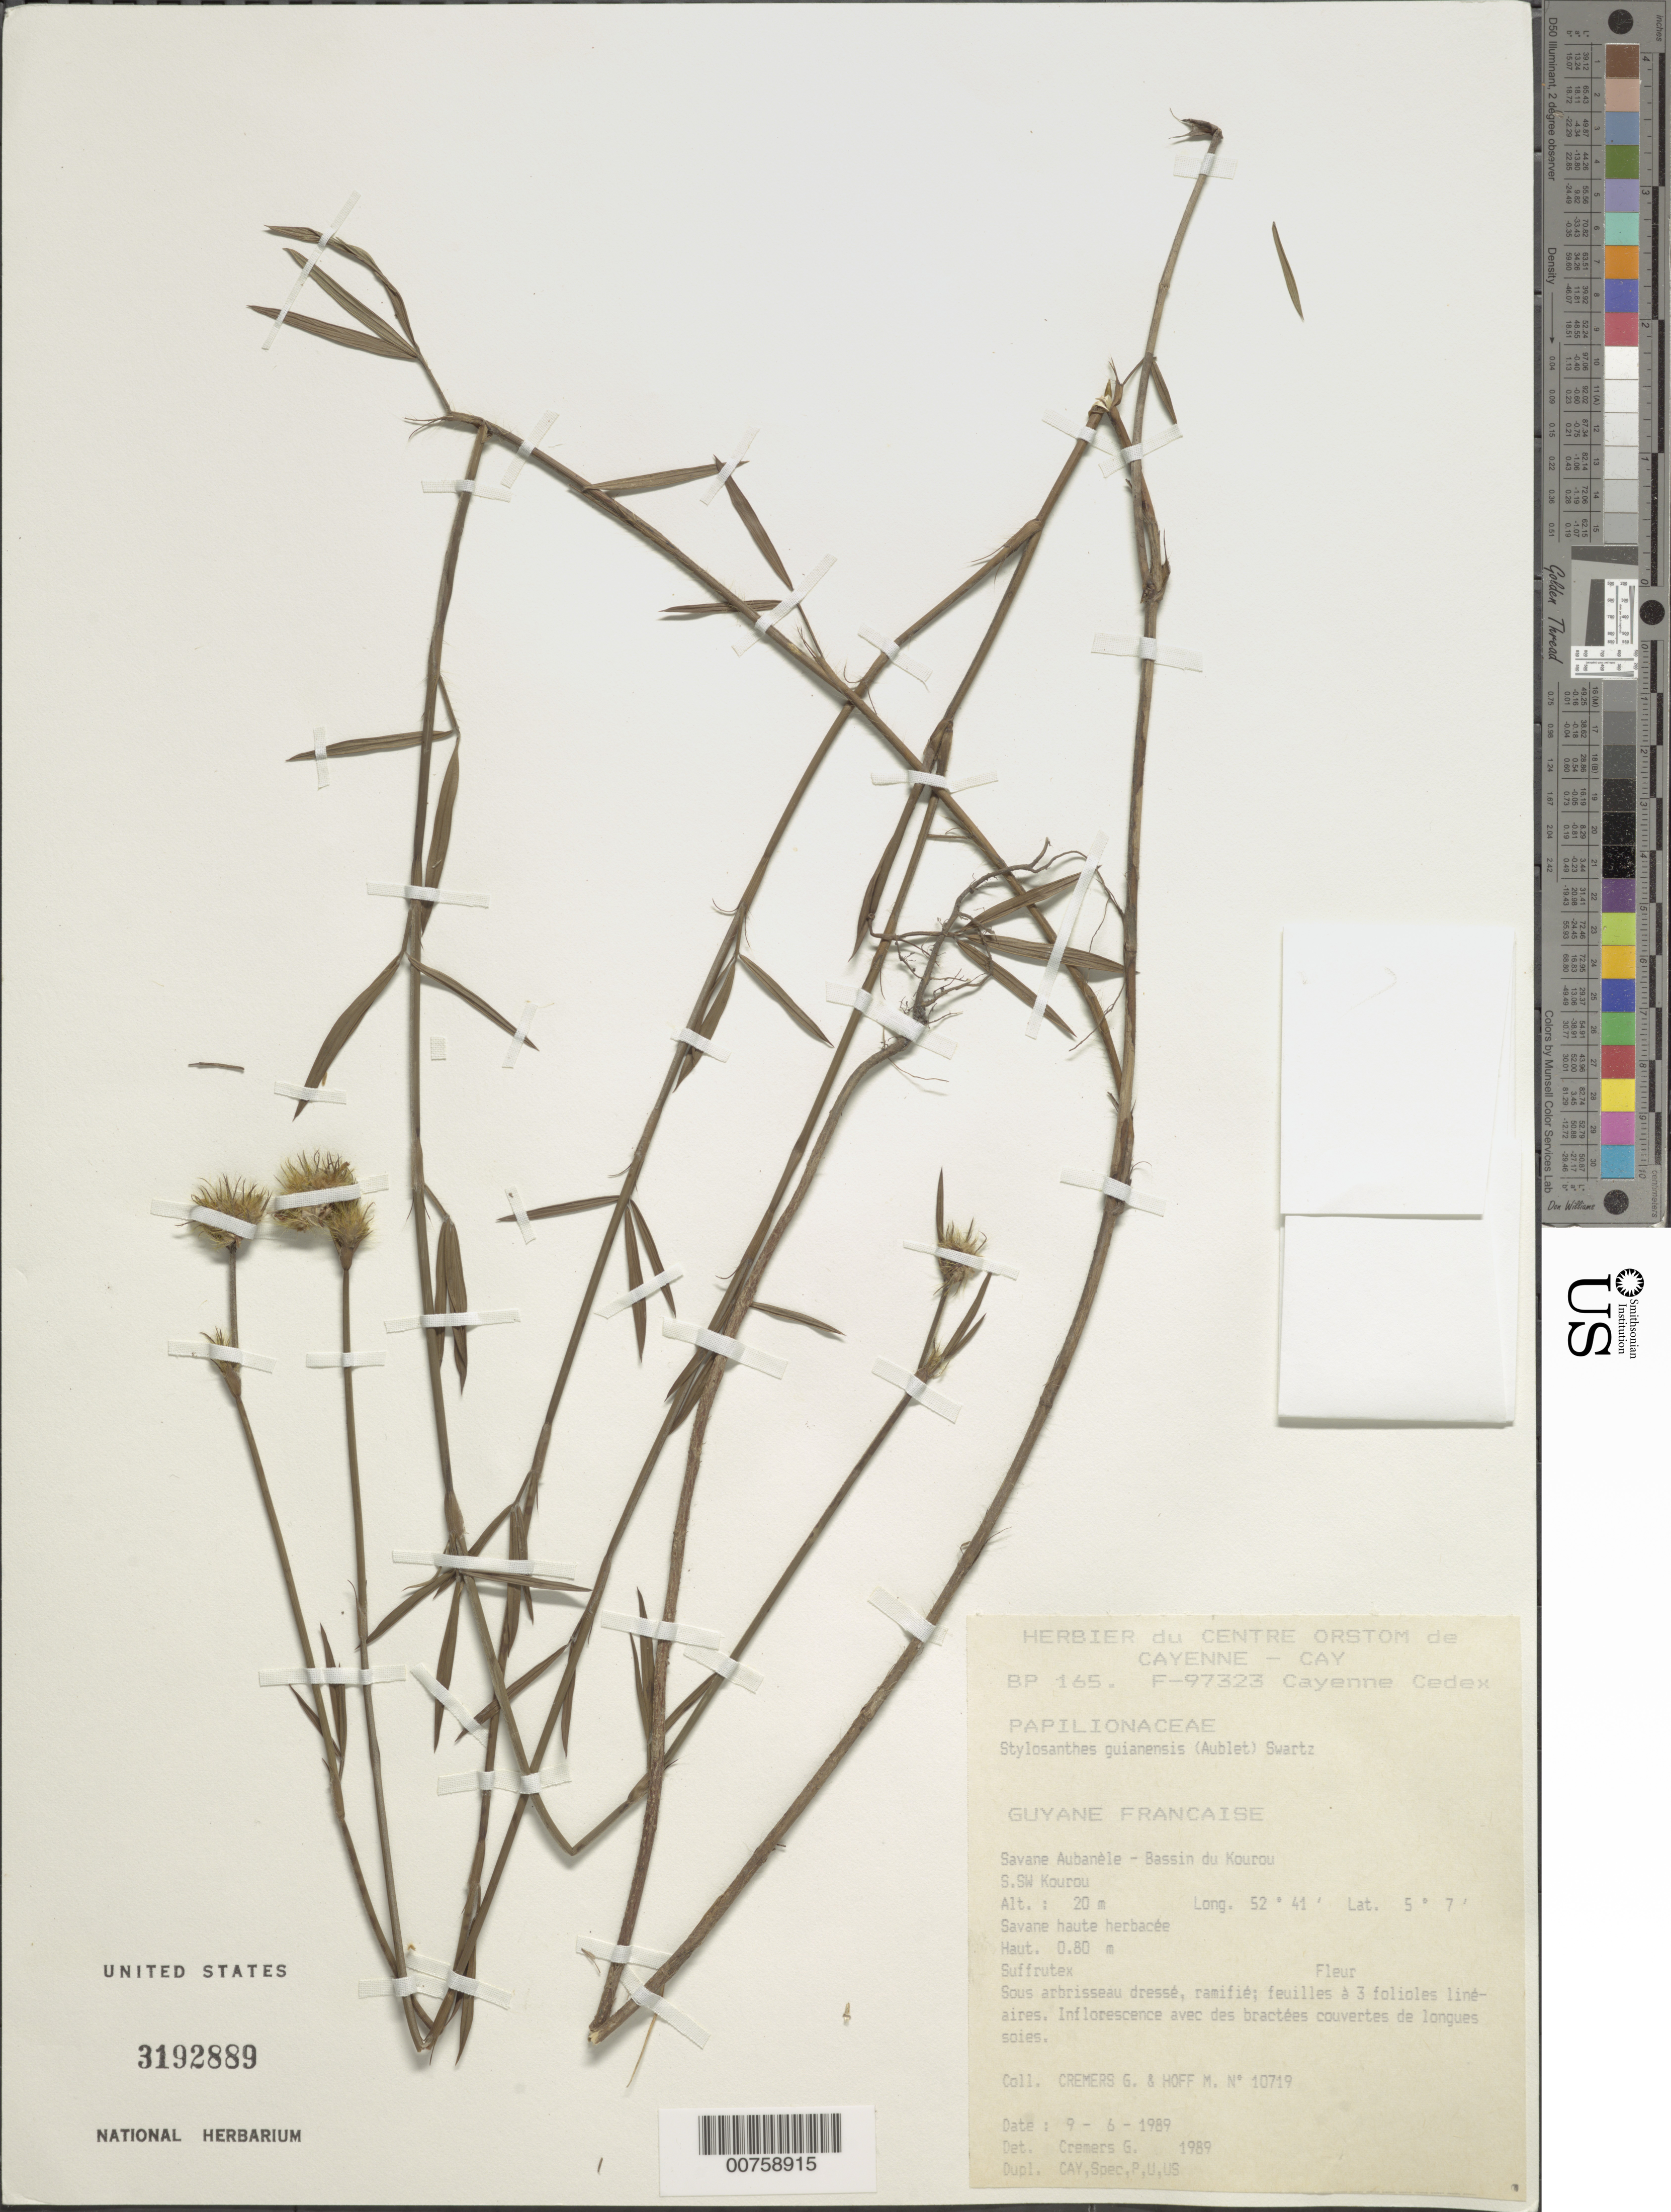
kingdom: Plantae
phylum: Tracheophyta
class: Magnoliopsida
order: Fabales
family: Fabaceae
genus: Stylosanthes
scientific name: Stylosanthes guianensis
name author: (Aubl.) Sw.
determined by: Cremers, Georges A.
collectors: G. Cremers & M. Hoff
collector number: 10719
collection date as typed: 9-Jun-89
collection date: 1989-06-09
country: French Guiana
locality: Savane Aubanèle, Bassin du Kourou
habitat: Savanna with tall herbaceous growth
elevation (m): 20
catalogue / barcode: US 3192889